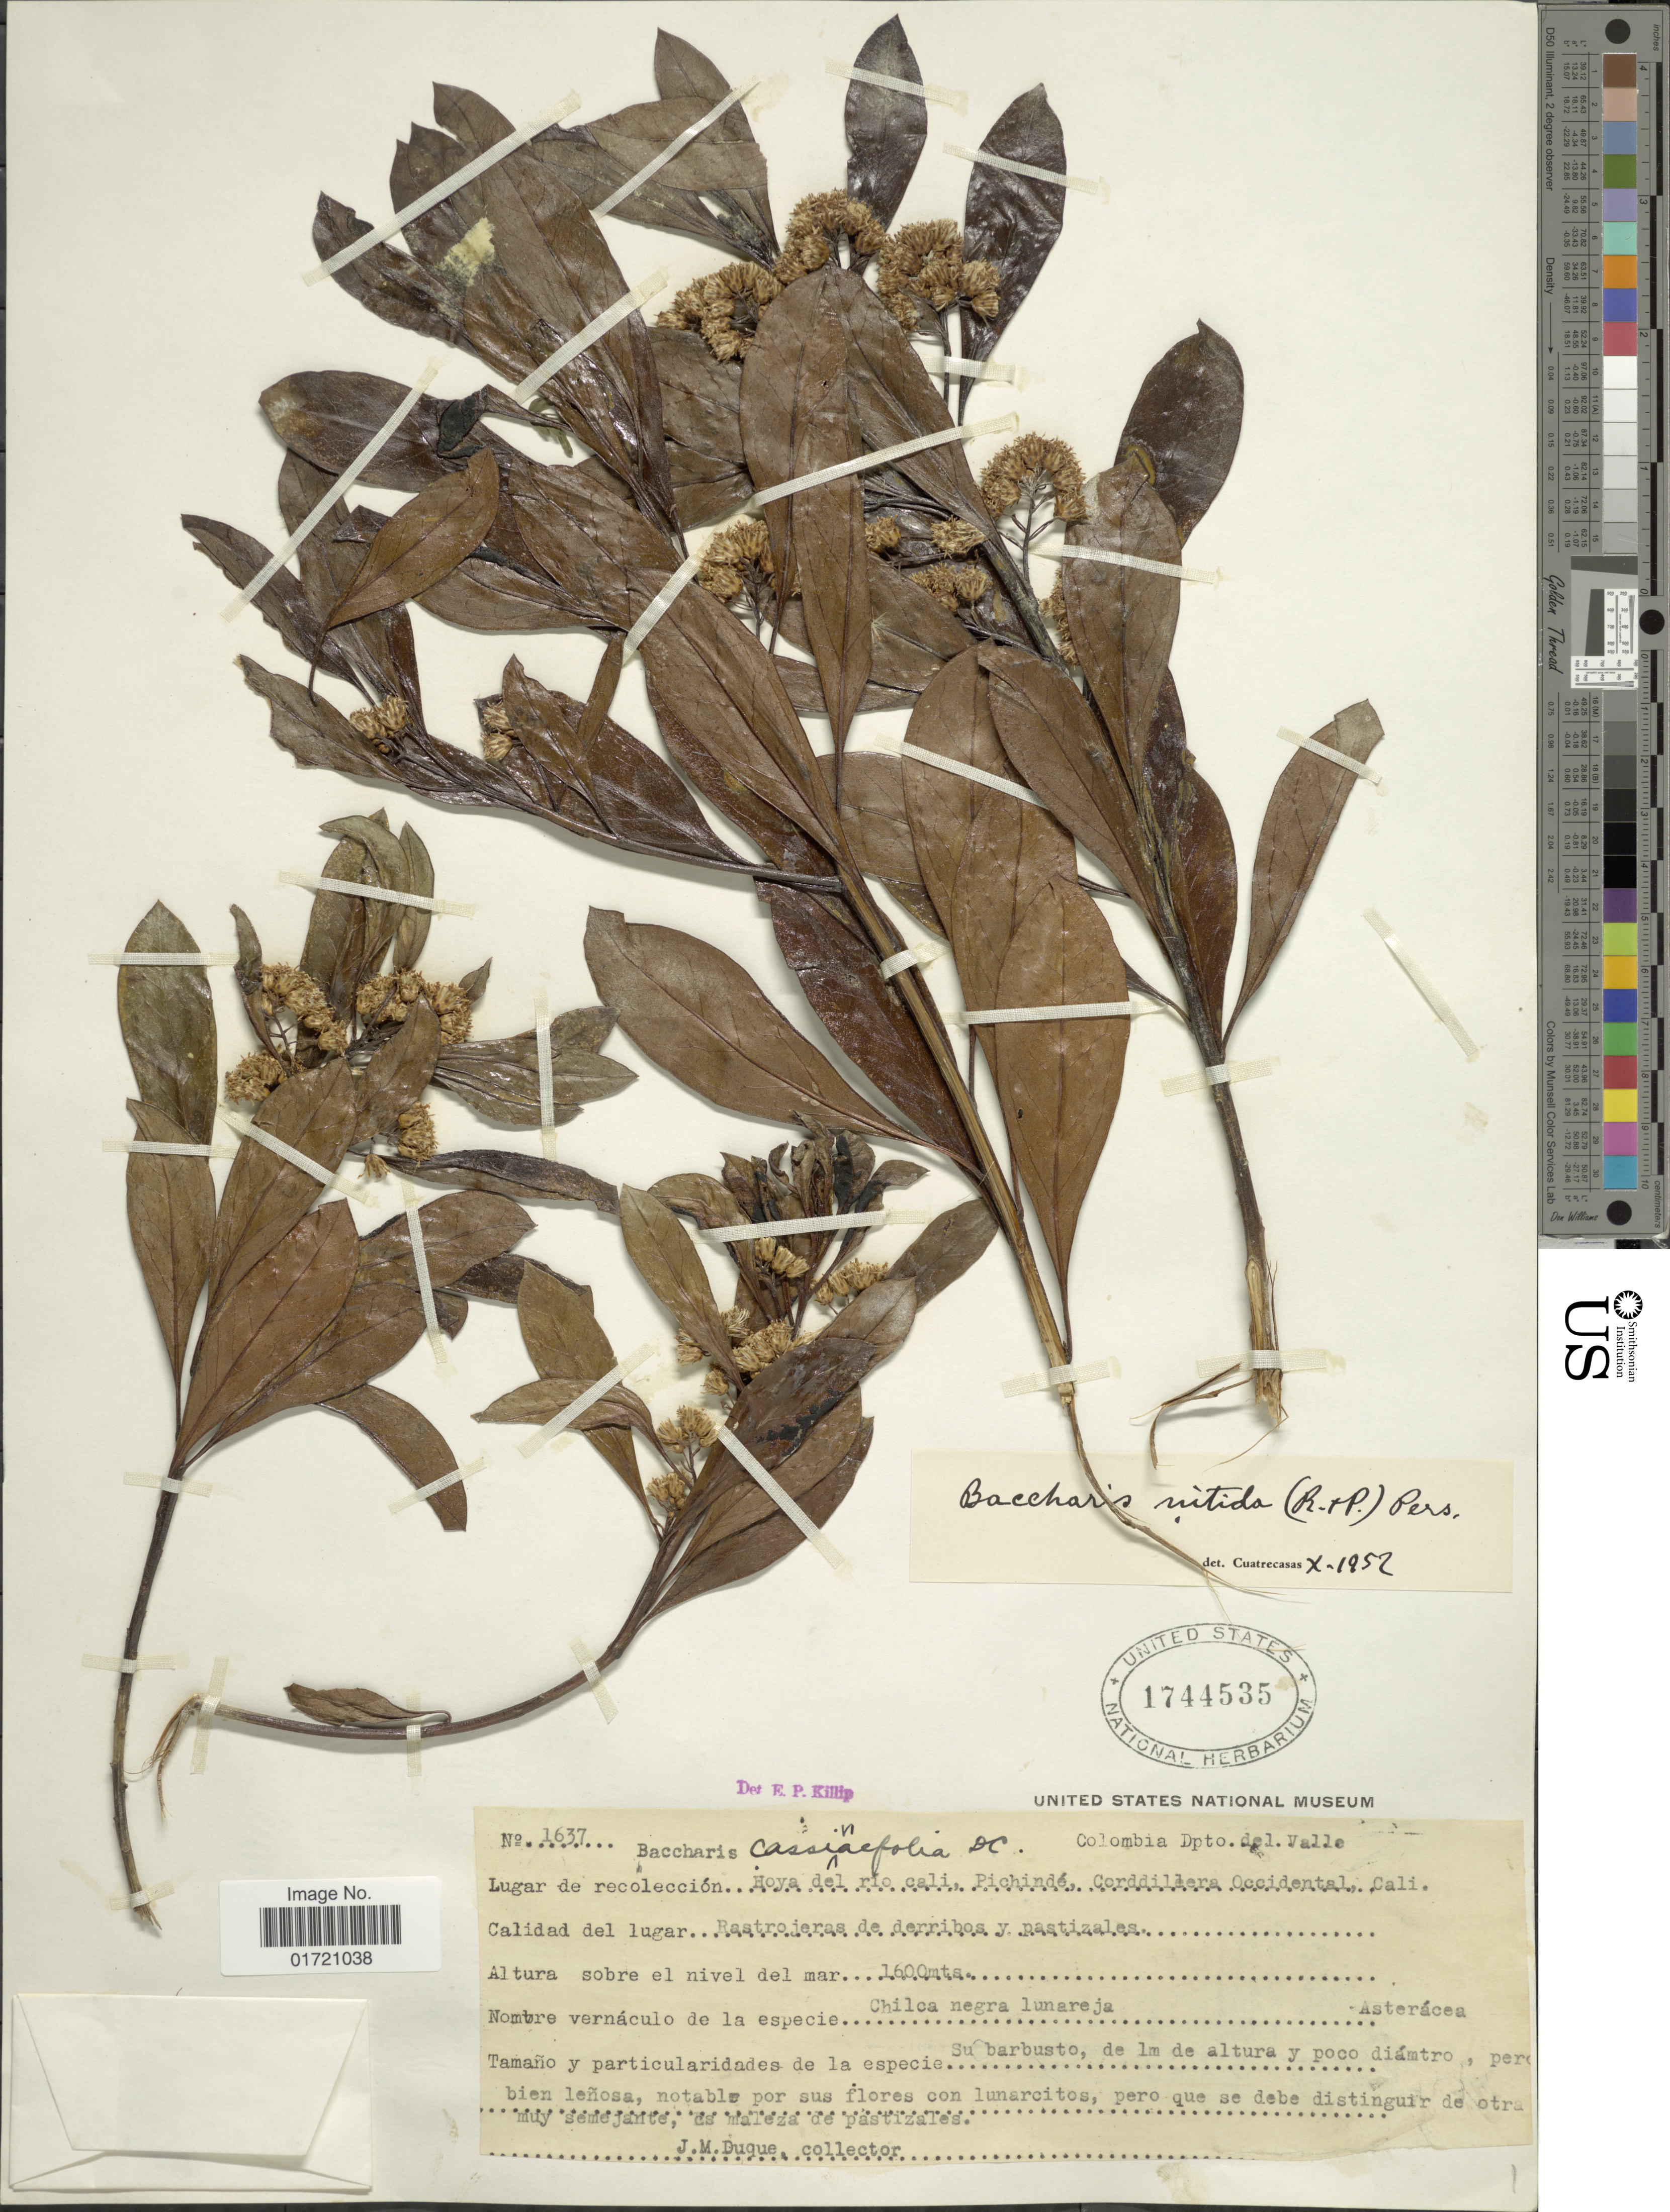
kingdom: Plantae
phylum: Tracheophyta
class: Magnoliopsida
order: Asterales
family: Asteraceae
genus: Baccharis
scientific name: Baccharis nitida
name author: (Ruiz & Pav.) Pers.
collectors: J. Duque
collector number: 1637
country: Colombia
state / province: Valle del Cauca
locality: Dpto. del Valle. Hoya del rio cali, Pichindé, Corddillera Occidental, Cali.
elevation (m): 1600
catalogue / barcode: US 1744535